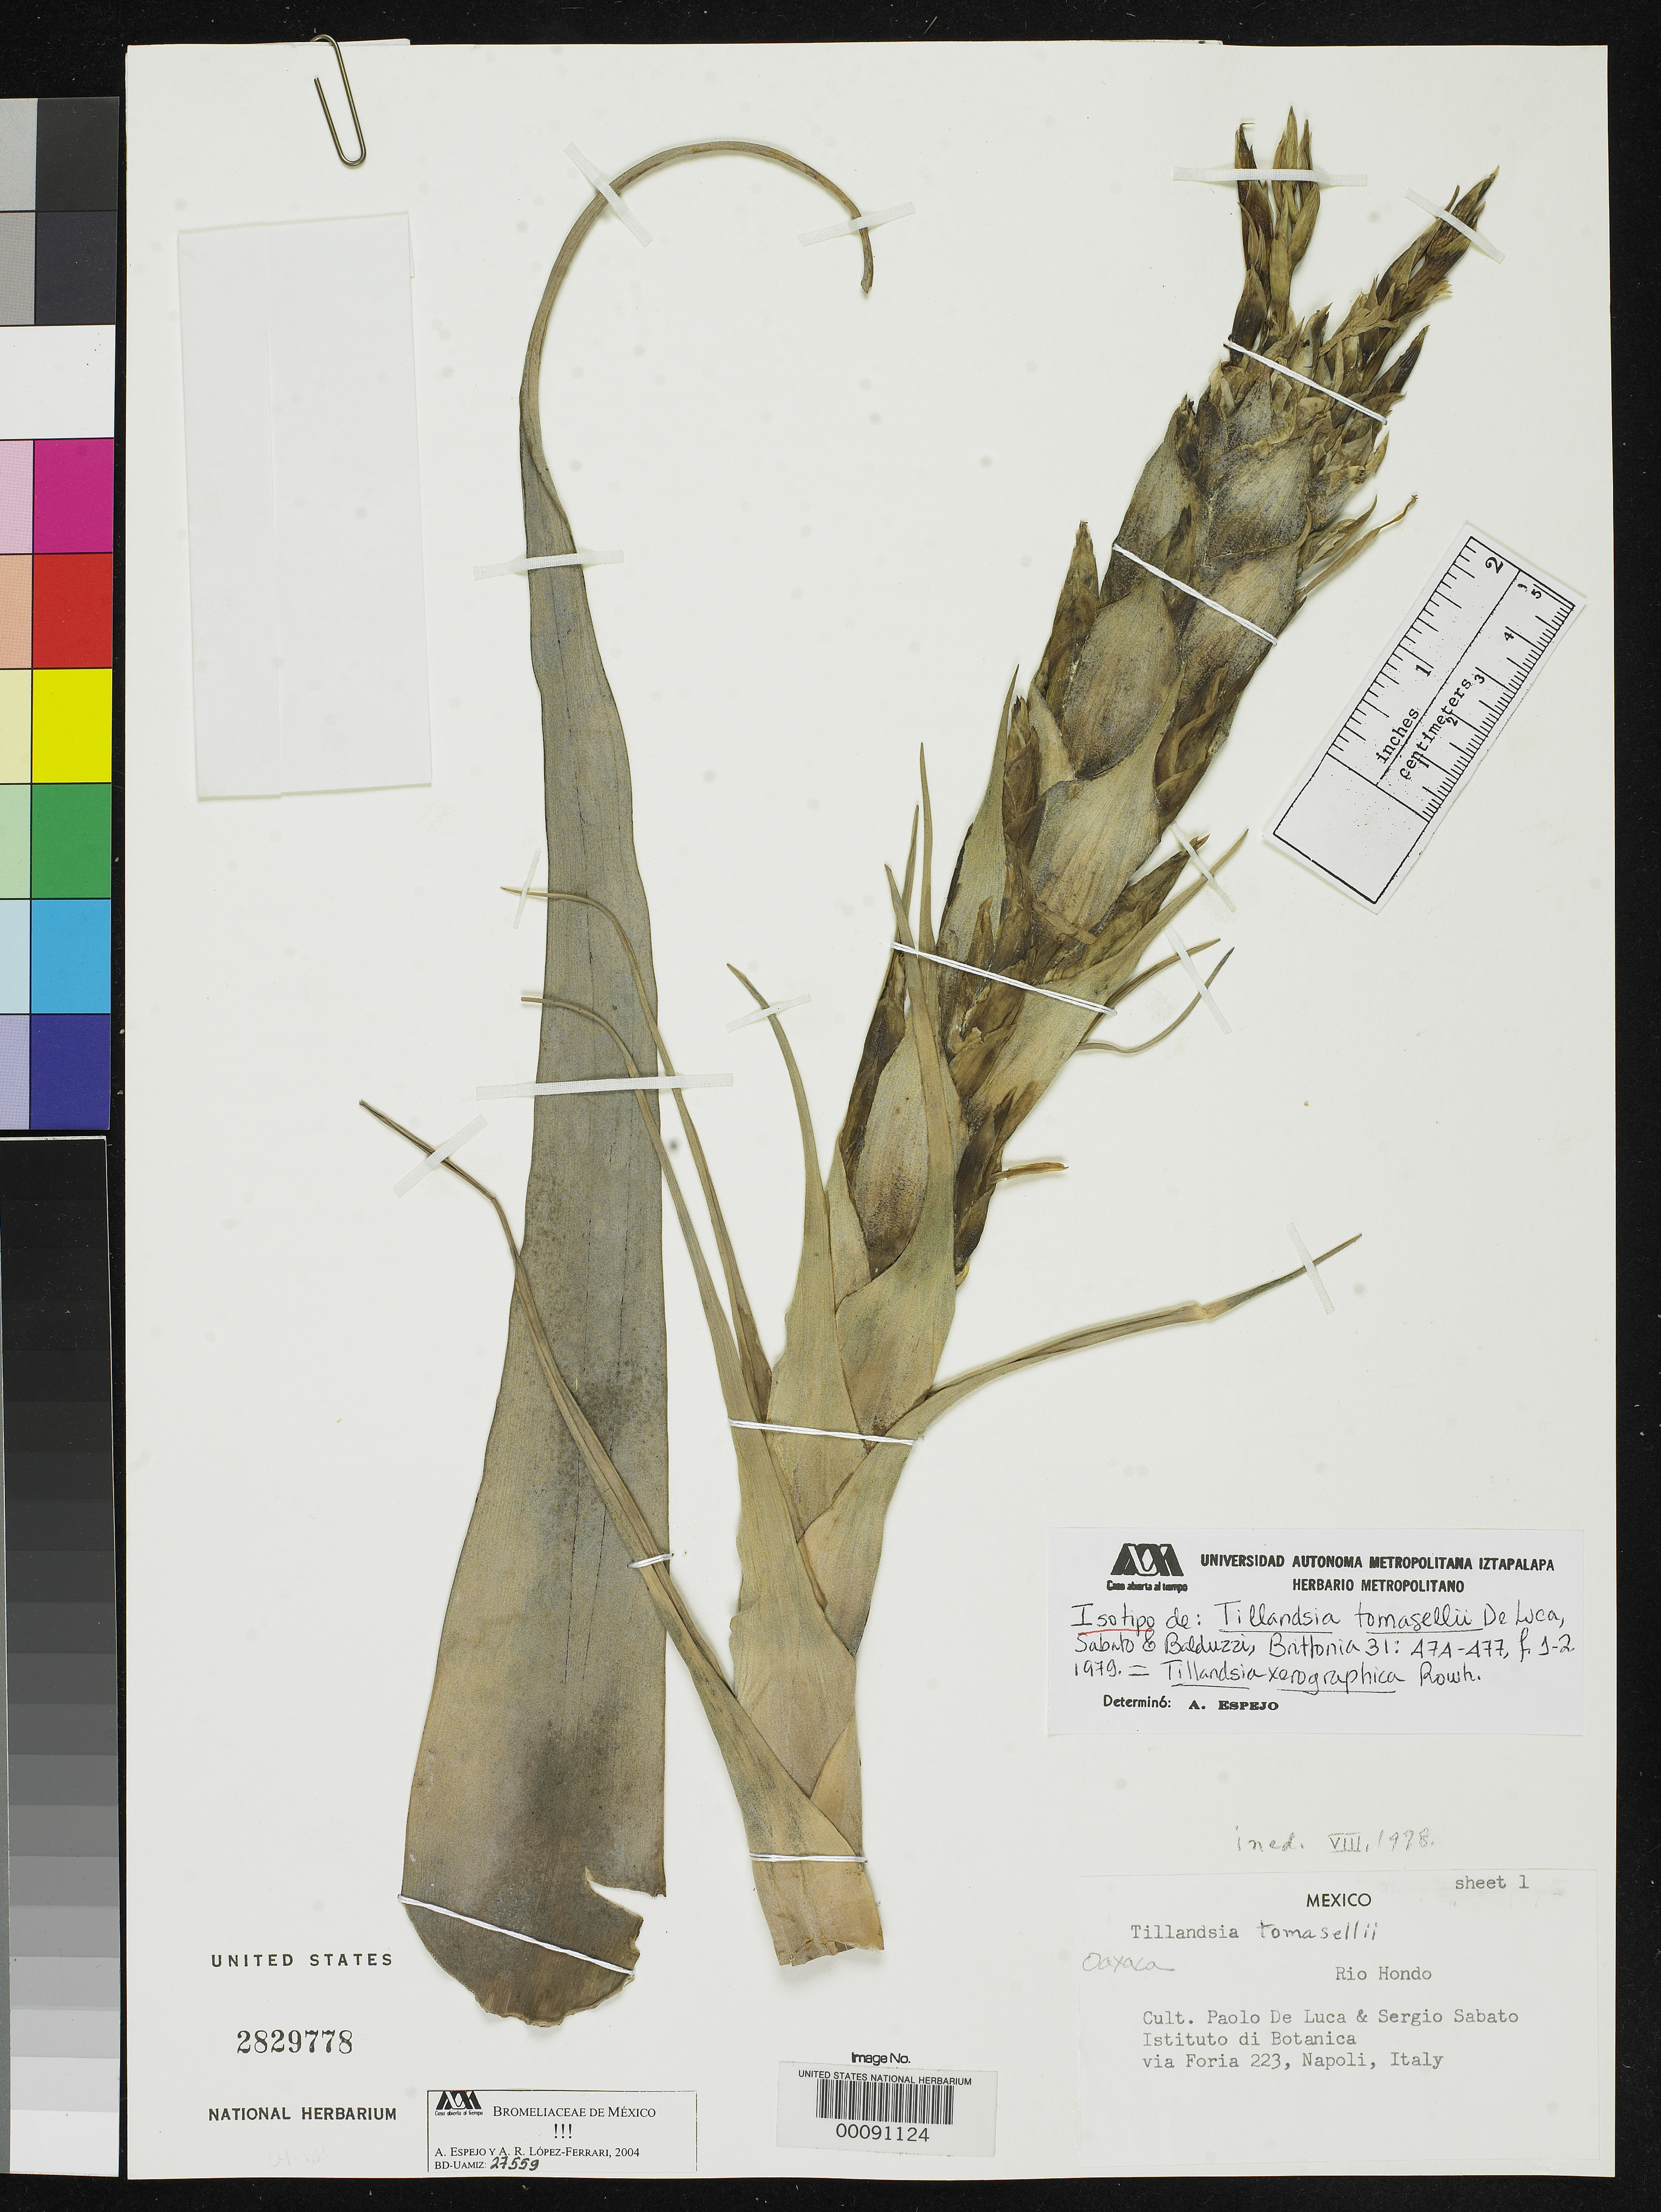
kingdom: Plantae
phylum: Tracheophyta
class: Liliopsida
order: Poales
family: Bromeliaceae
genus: Tillandsia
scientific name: Tillandsia tomasellii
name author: De Luca et al.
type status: Possible Isotype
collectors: P. De Luca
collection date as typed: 12 Jul 1969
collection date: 1969-07-12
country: Mexico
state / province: Oaxaca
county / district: Yautepec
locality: By Rio Hondo on road to Santo Domingo Tehuantepec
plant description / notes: Taxon apparently typified by specimens made from cultivated material, with holotype at NY. US sheet annotated by A. Espejo (undated) as "isotipo"; label lacks sufficient data to determine whether this is a duplicate of the holotype; it may be a clonotype instead.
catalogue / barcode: US 2829778